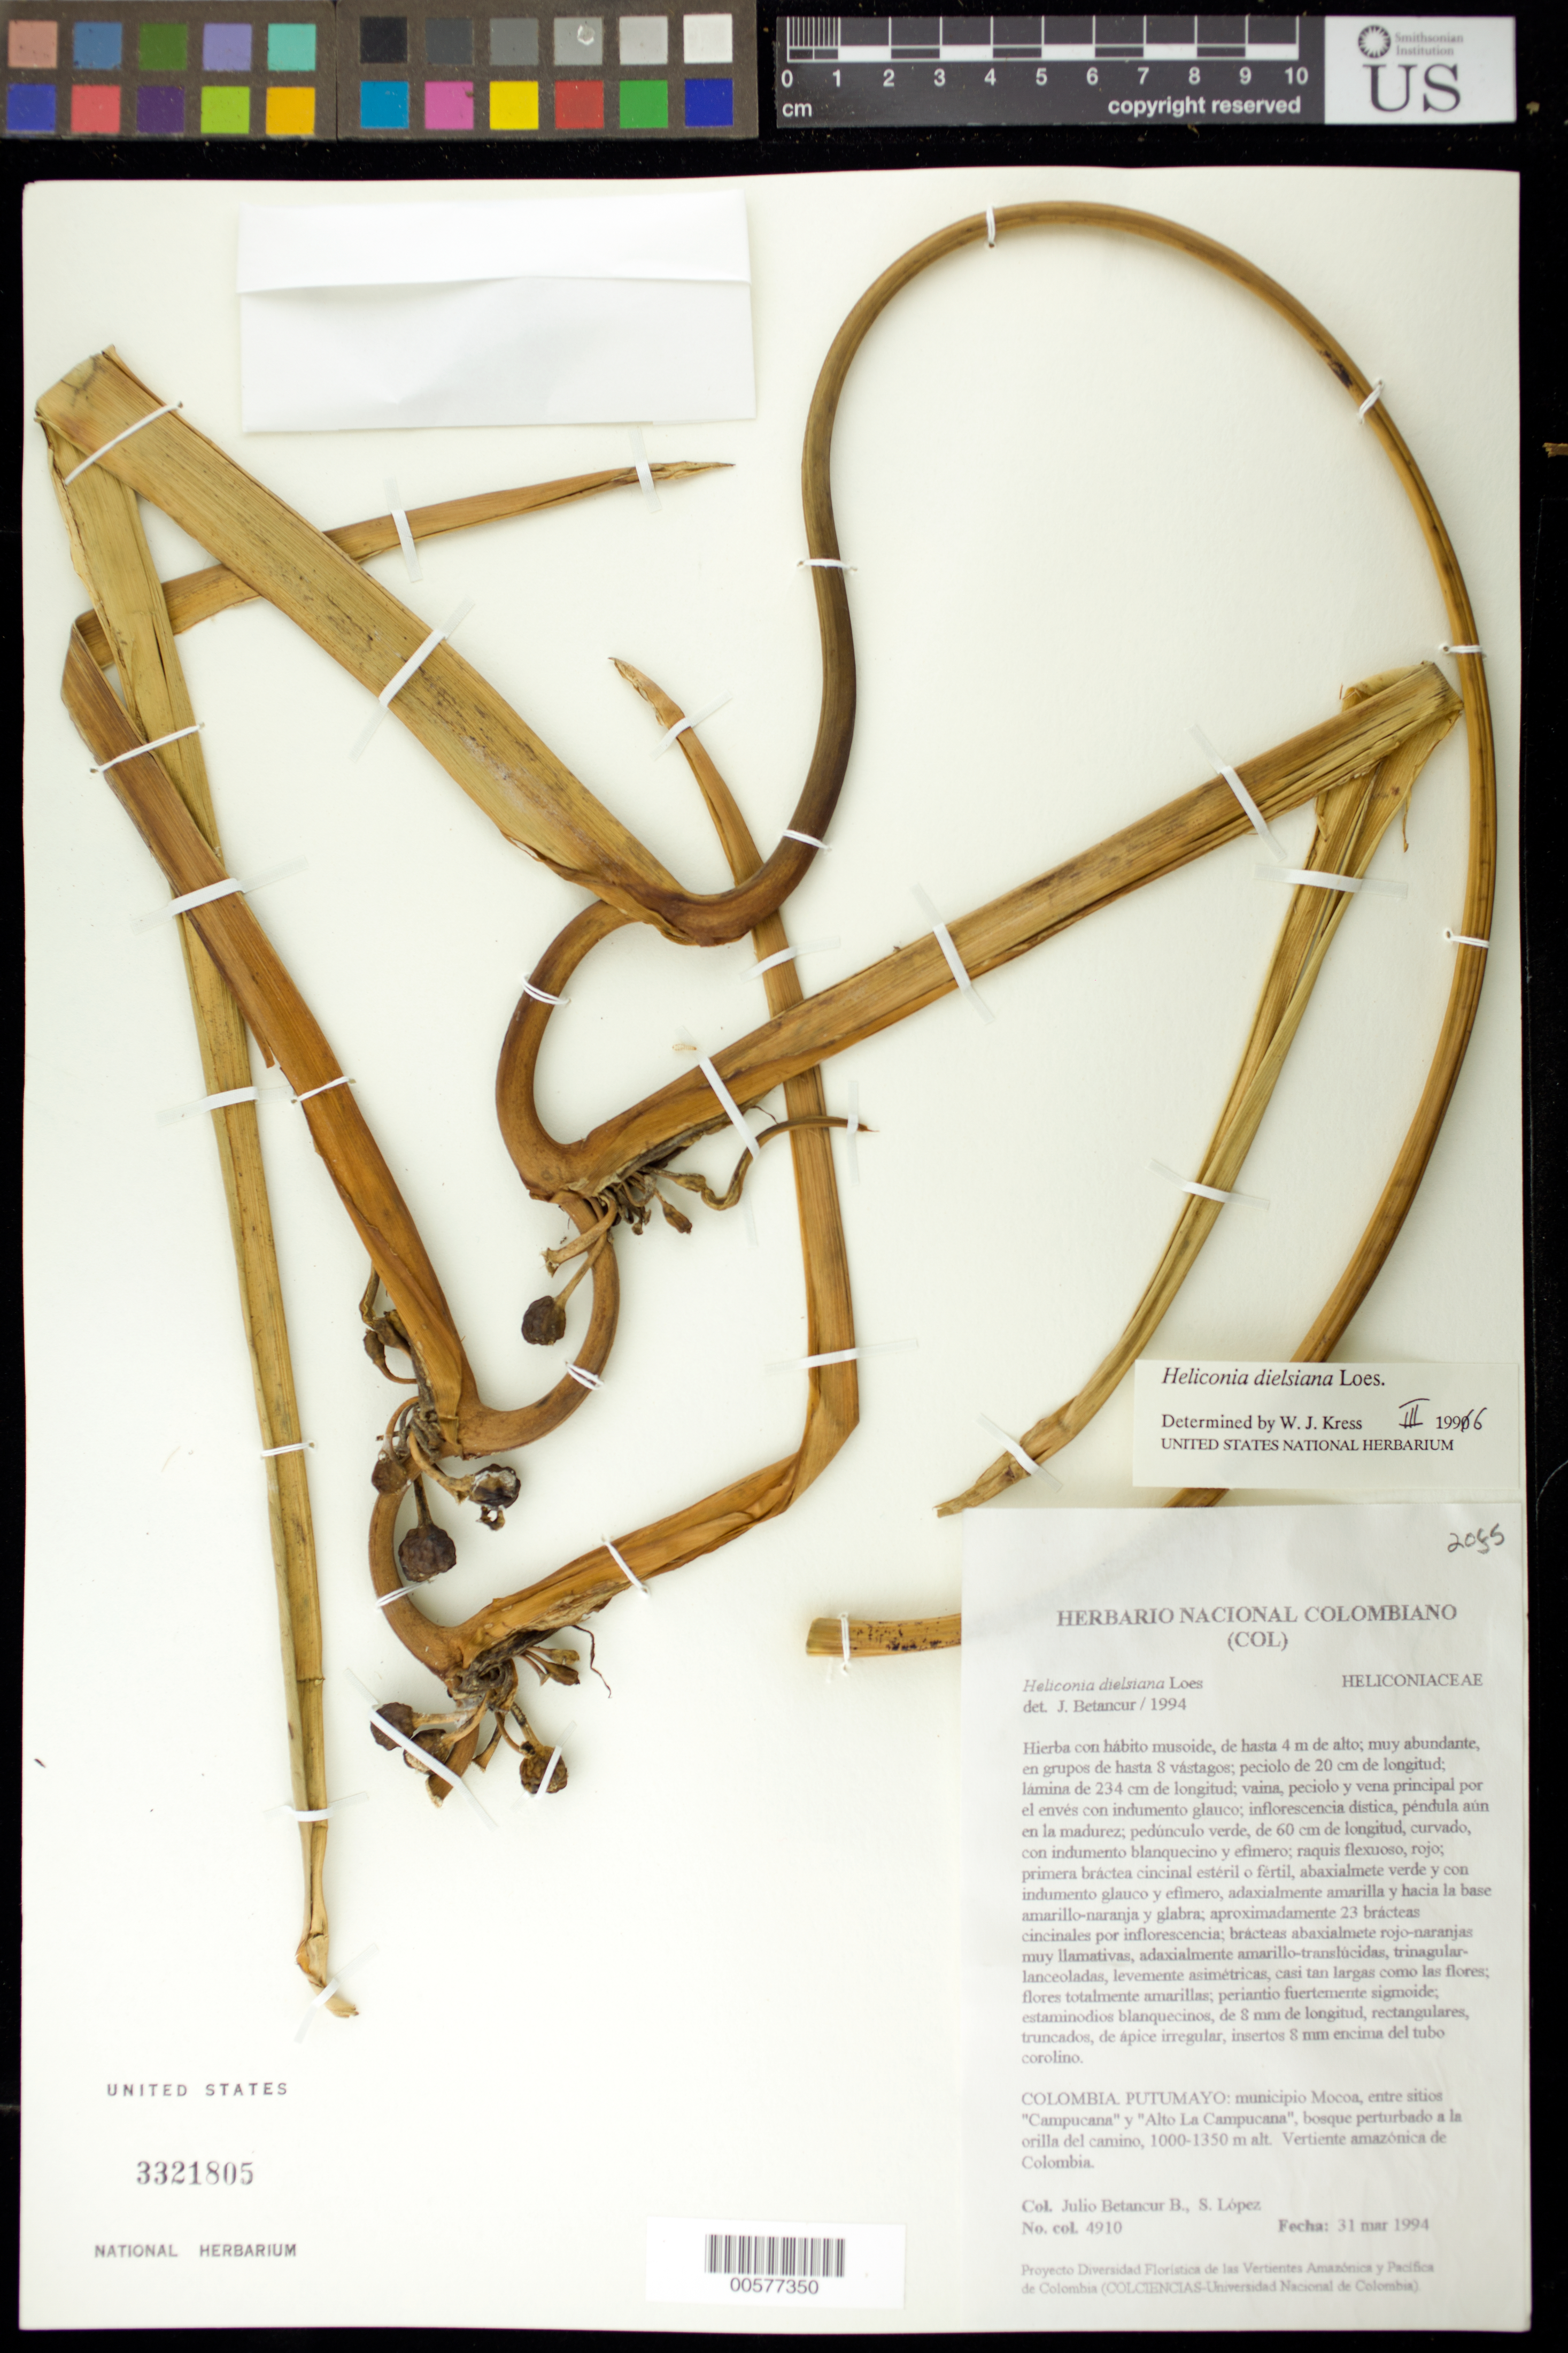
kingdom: Plantae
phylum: Tracheophyta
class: Liliopsida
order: Zingiberales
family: Heliconiaceae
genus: Heliconia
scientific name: Heliconia densiflora 'Fireflash'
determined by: Betancur, J. C.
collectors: J. C. Betancur & S. Lopez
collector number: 4910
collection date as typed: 31 Mar 1994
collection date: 1994-03-31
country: Colombia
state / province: Putumayo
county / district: Mocoa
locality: Between "Campucana" and "Alto La Campucana", disturbed forest next to roadway. Amazonian slopes of Columbia.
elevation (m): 1000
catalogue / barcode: US 3321805